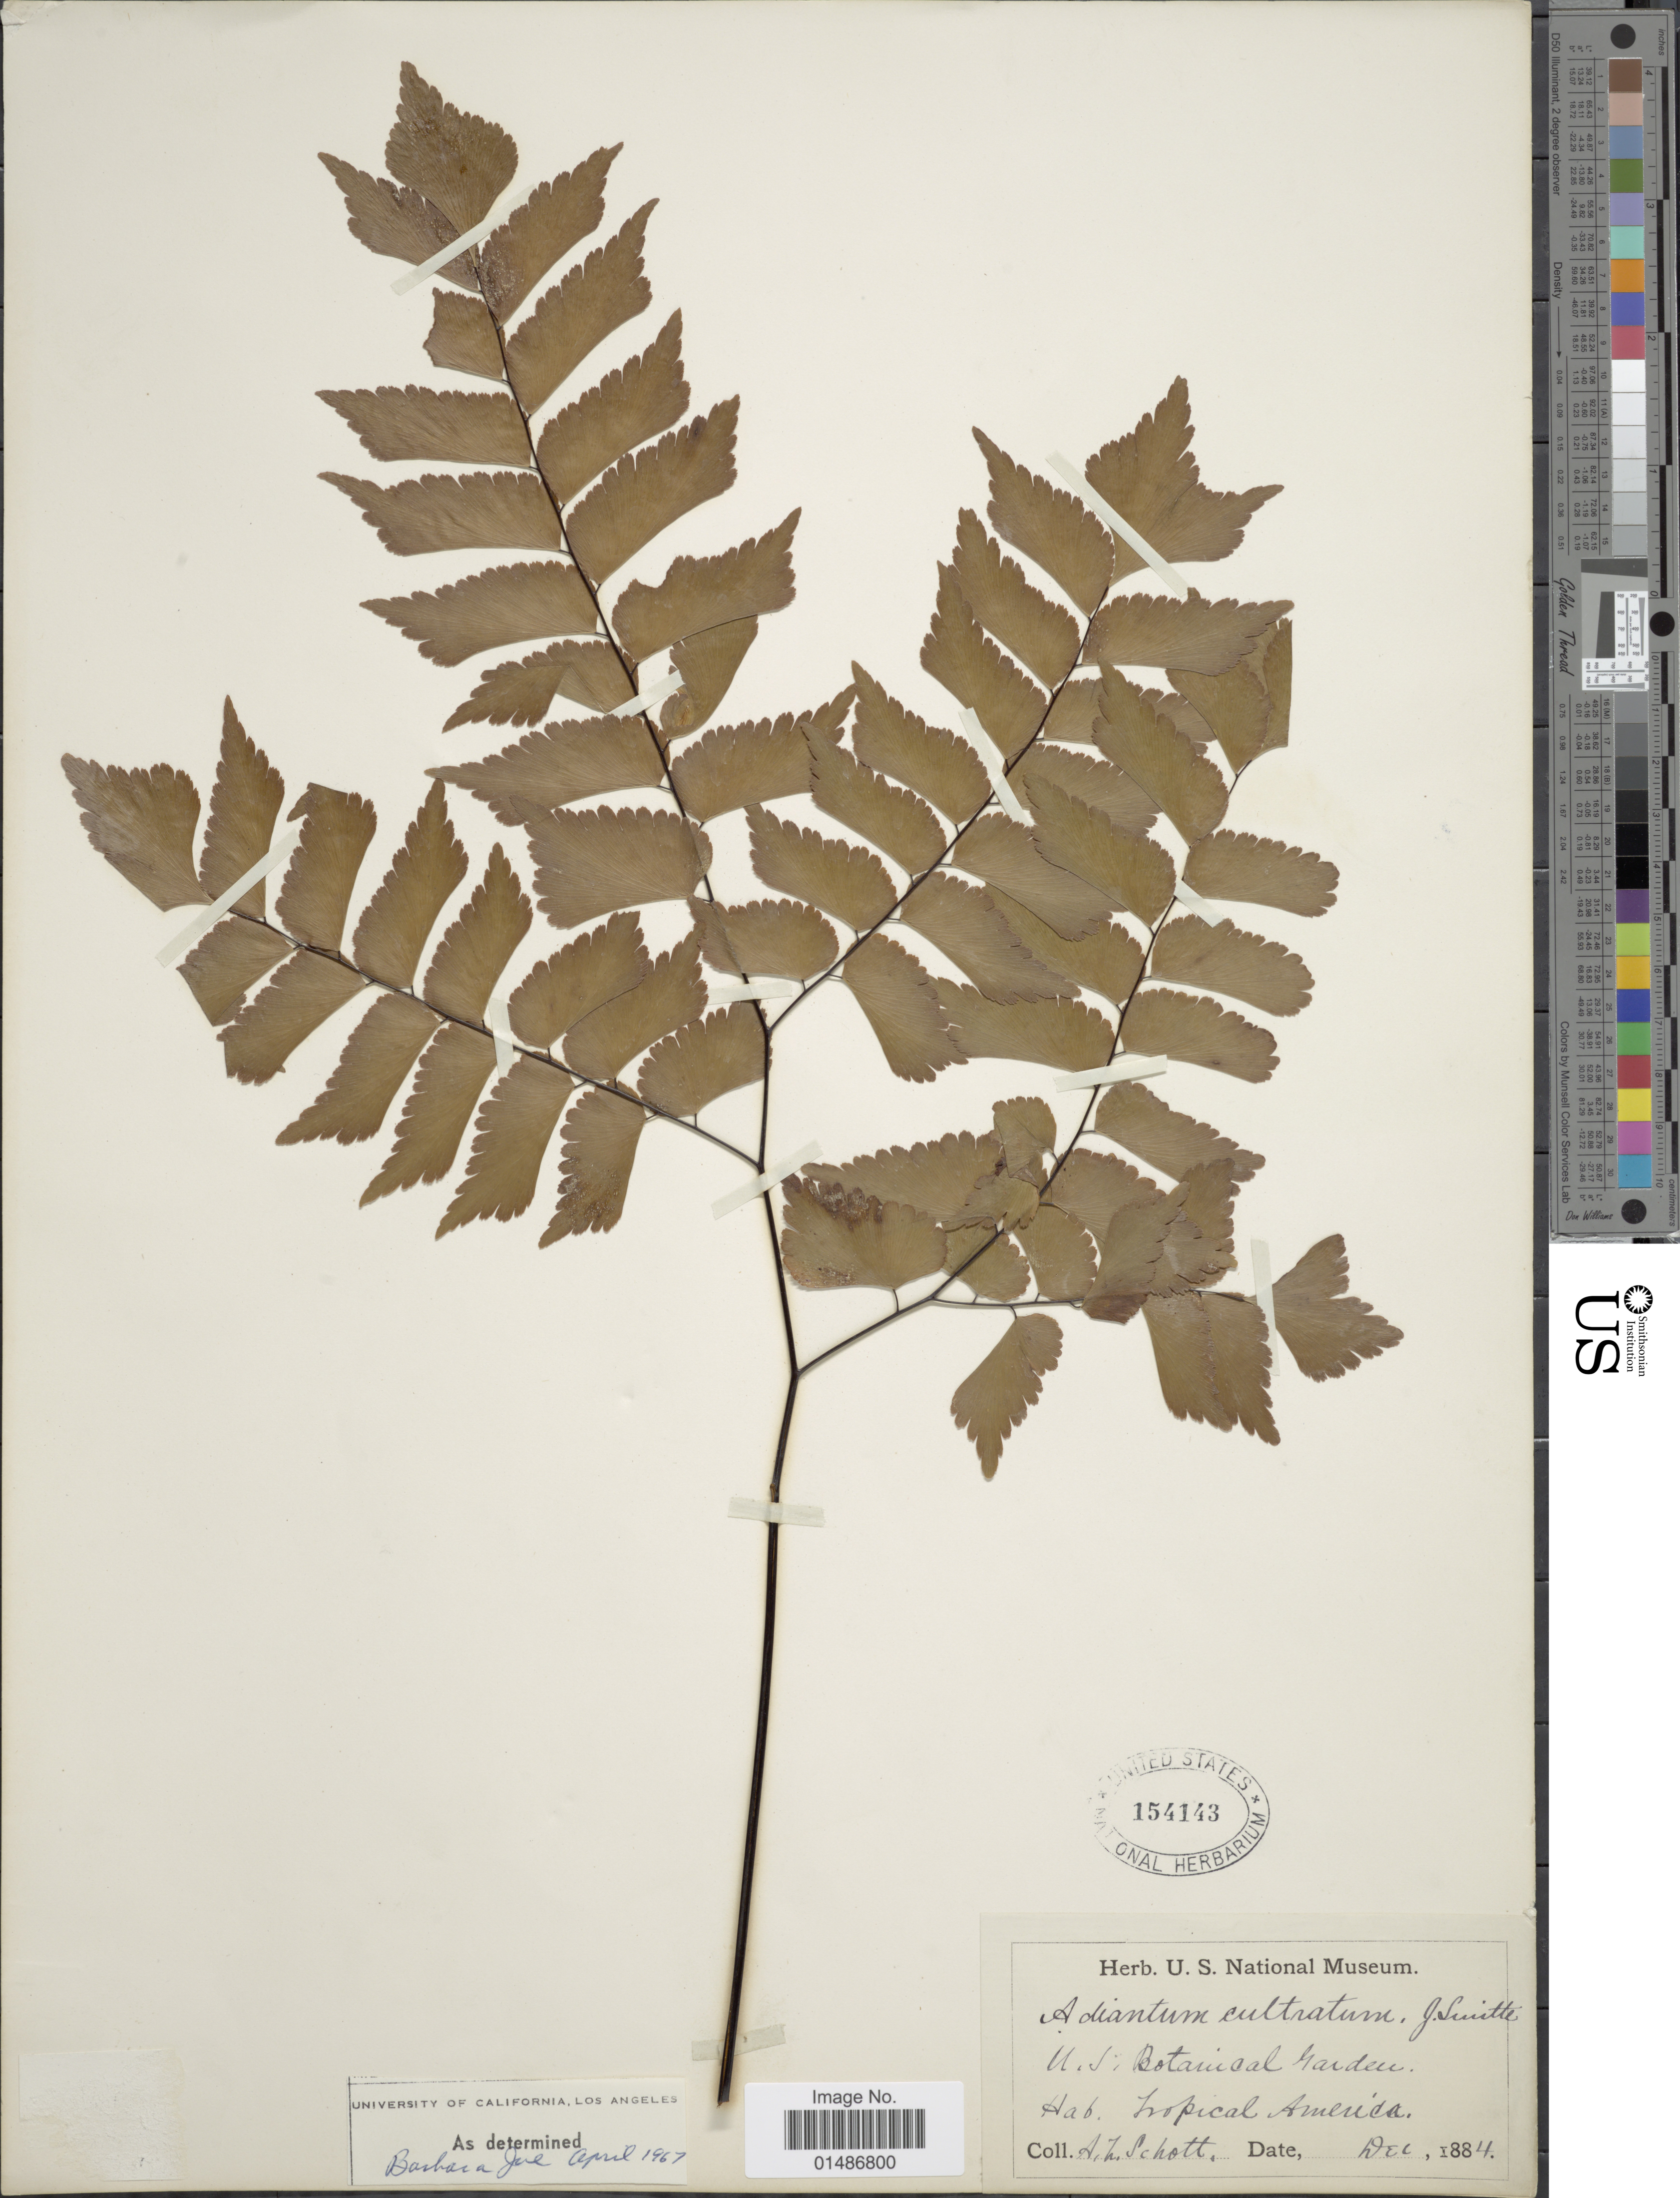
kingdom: Plantae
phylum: Tracheophyta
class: Polypodiopsida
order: Polypodiales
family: Pteridaceae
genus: Adiantum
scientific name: Adiantum trapeziforme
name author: L.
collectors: A. L. Schott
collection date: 1884-12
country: United States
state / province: District of Columbia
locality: U.S. Botanical Garden. Tropical America.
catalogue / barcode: US 154143